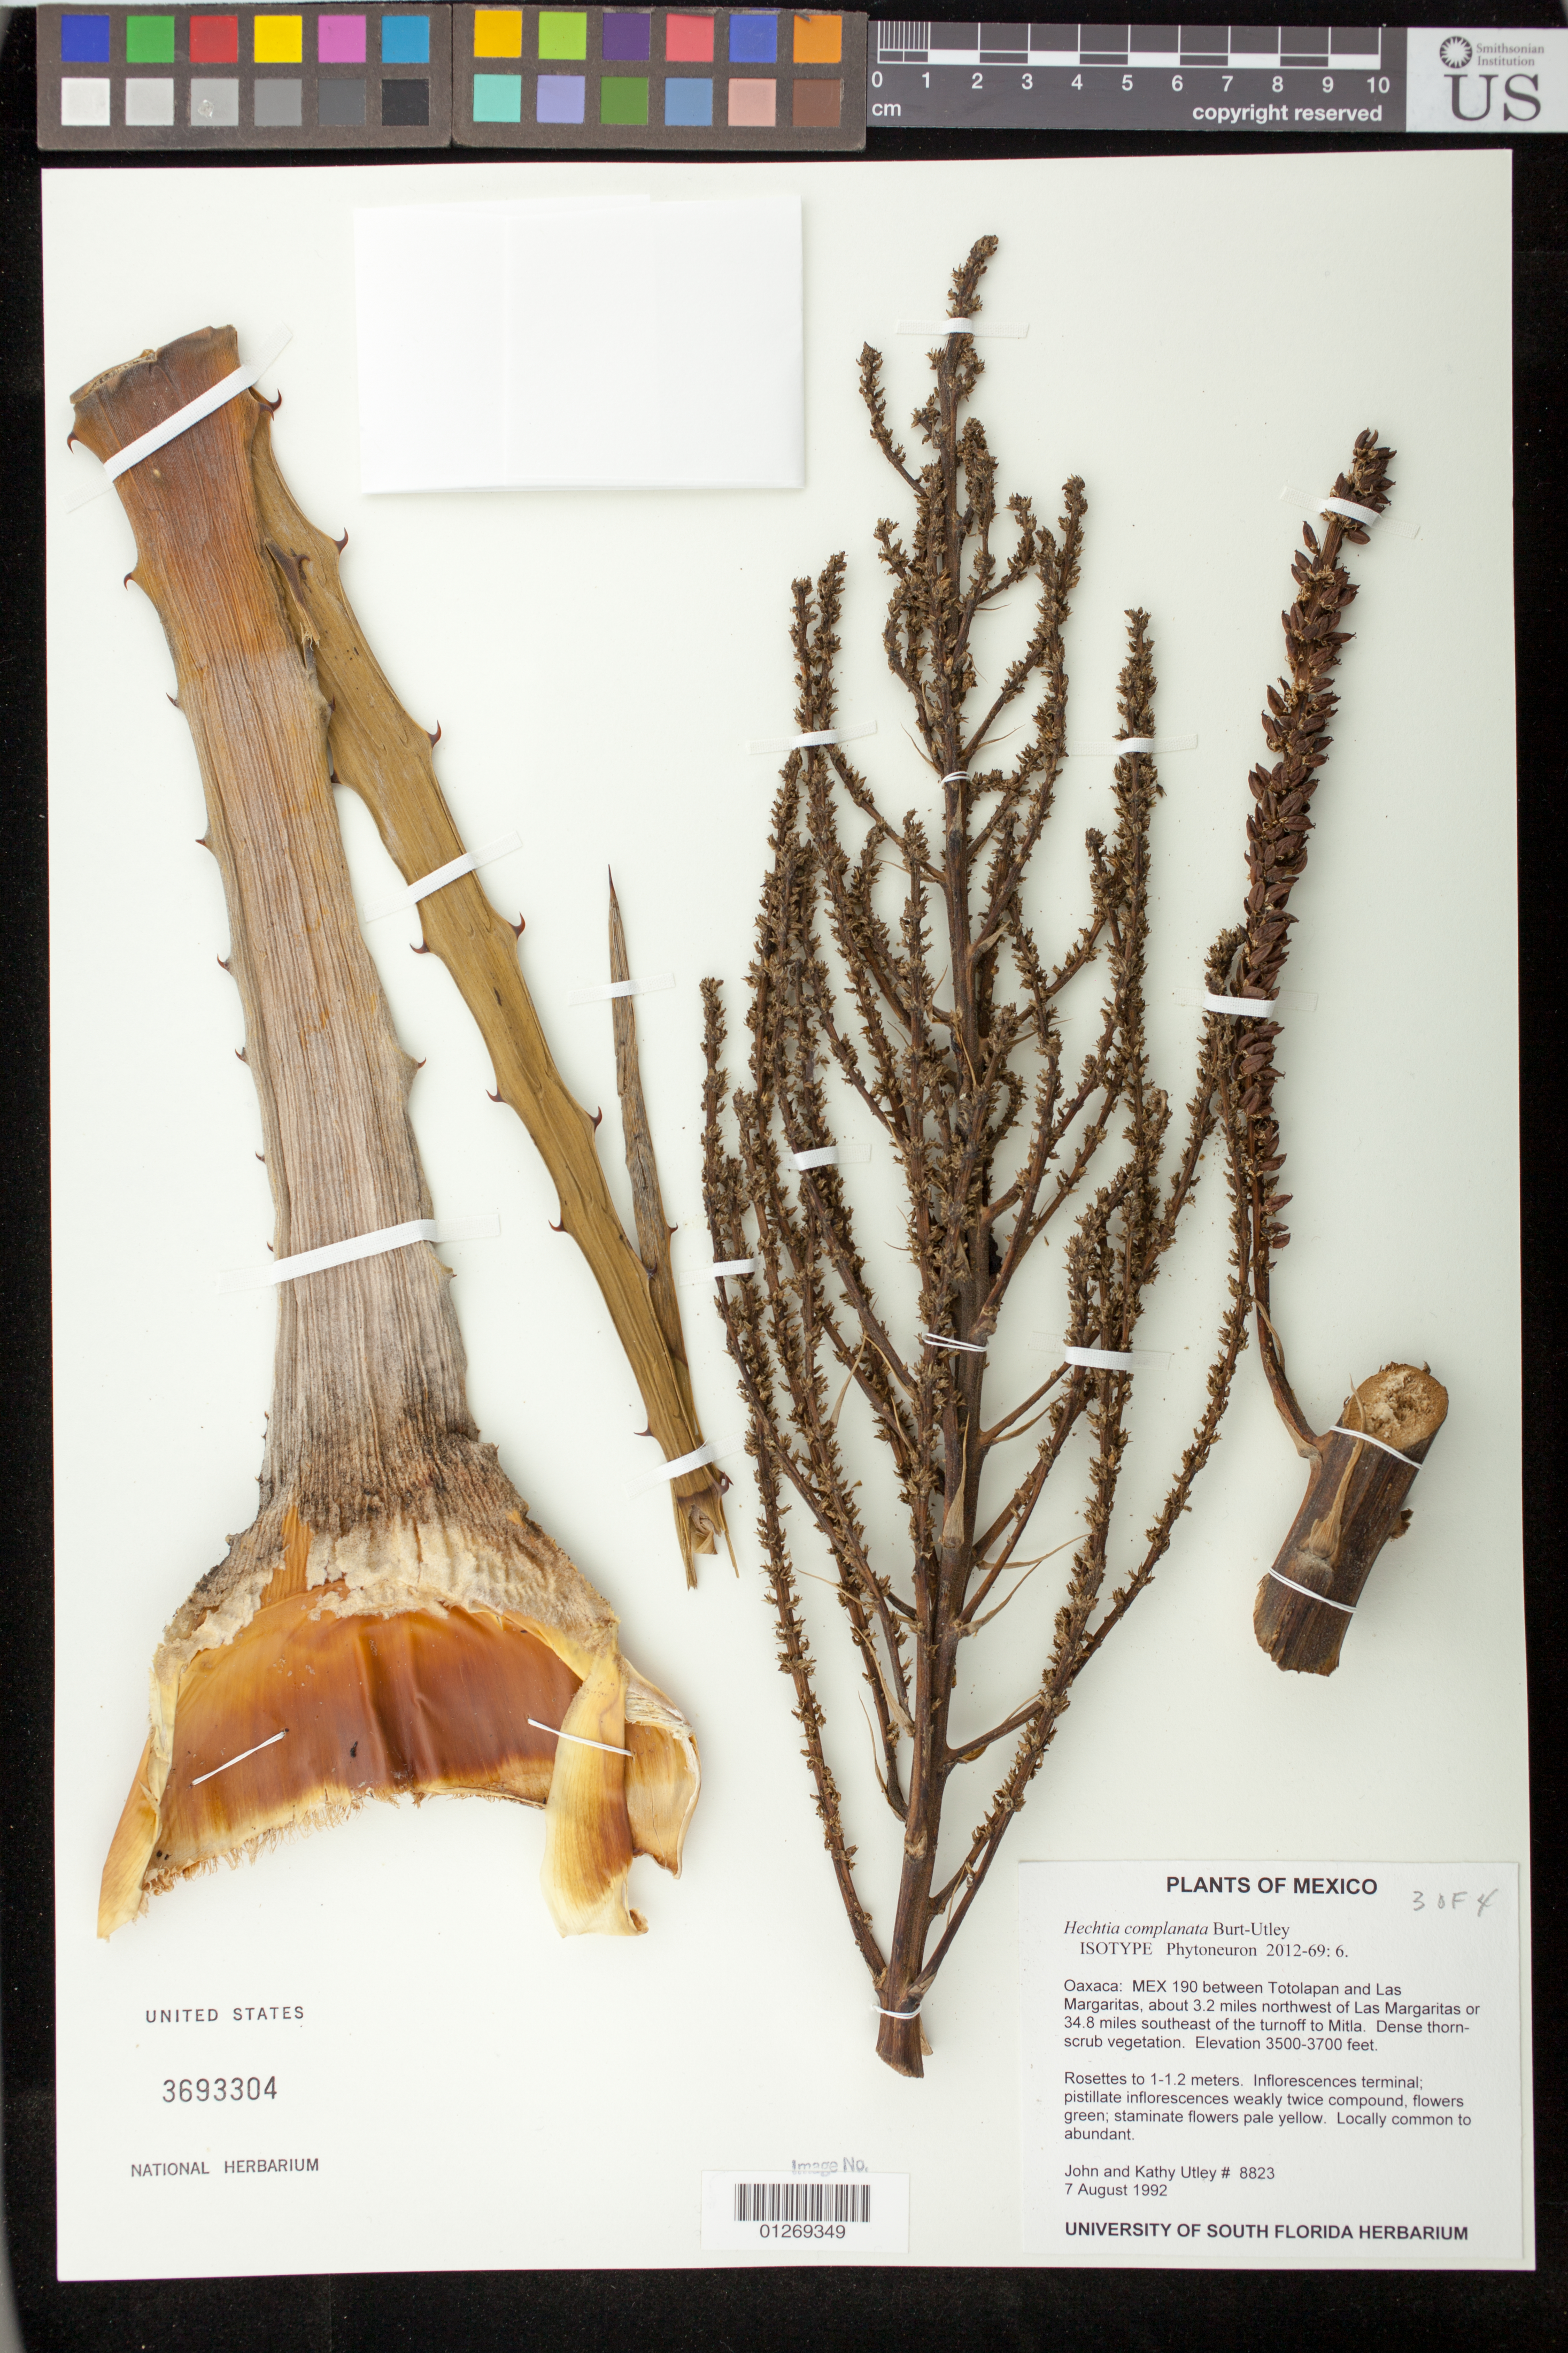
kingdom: Plantae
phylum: Tracheophyta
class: Liliopsida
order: Poales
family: Bromeliaceae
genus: Hechtia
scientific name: Hechtia complanata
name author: Burt-Utley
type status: Isotype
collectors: J. F. Utley & K. M. Burt-Utley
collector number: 8823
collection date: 1992-08-07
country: Mexico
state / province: Oaxaca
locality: Oaxaca: MEX 190 between Totolapan and Las Margaritas, about 3.2 miles northwest of Las Margaritas or 34.8 miles southeast of the turnoff to Mitla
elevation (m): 1067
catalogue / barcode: US 3693304